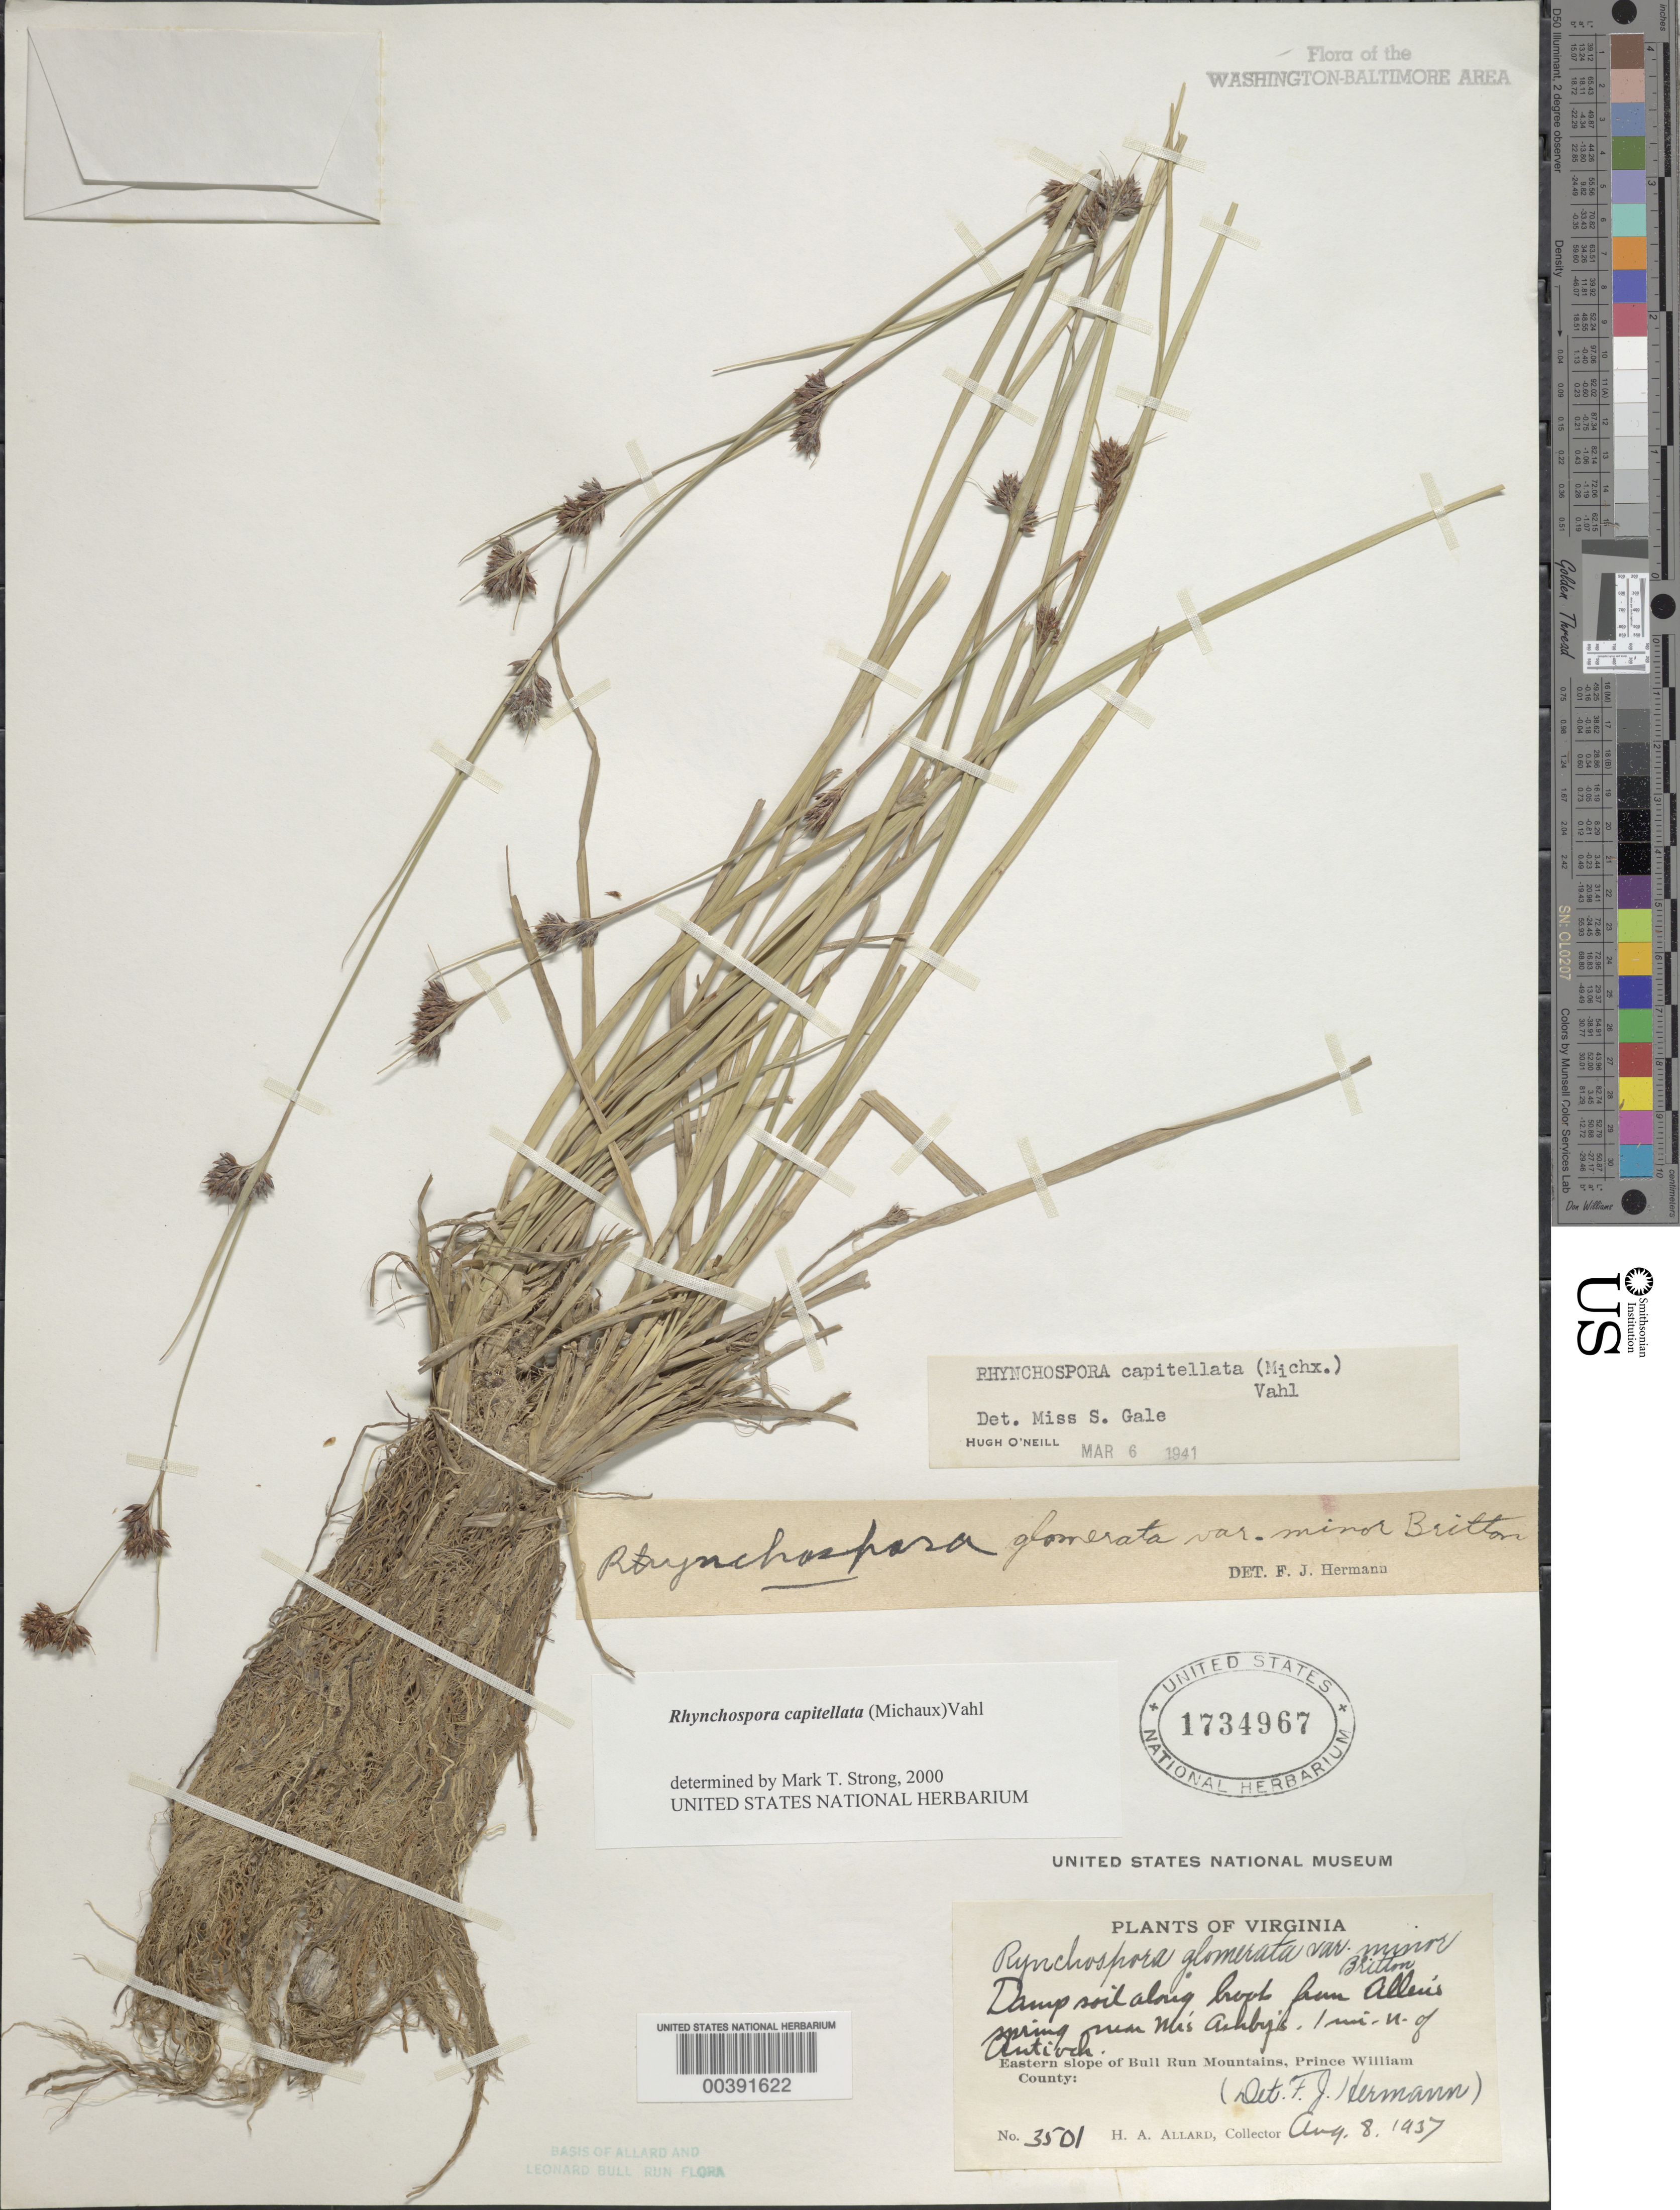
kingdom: Plantae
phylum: Tracheophyta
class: Liliopsida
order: Poales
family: Cyperaceae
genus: Rhynchospora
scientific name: Rhynchospora capitellata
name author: (Michx.) Vahl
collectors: H. A. Allard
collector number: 3501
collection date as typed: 08 Aug 1937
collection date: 1937-08-08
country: United States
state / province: Virginia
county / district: Prince William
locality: North of Antioch Bull Run Mts.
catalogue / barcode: US 1734967